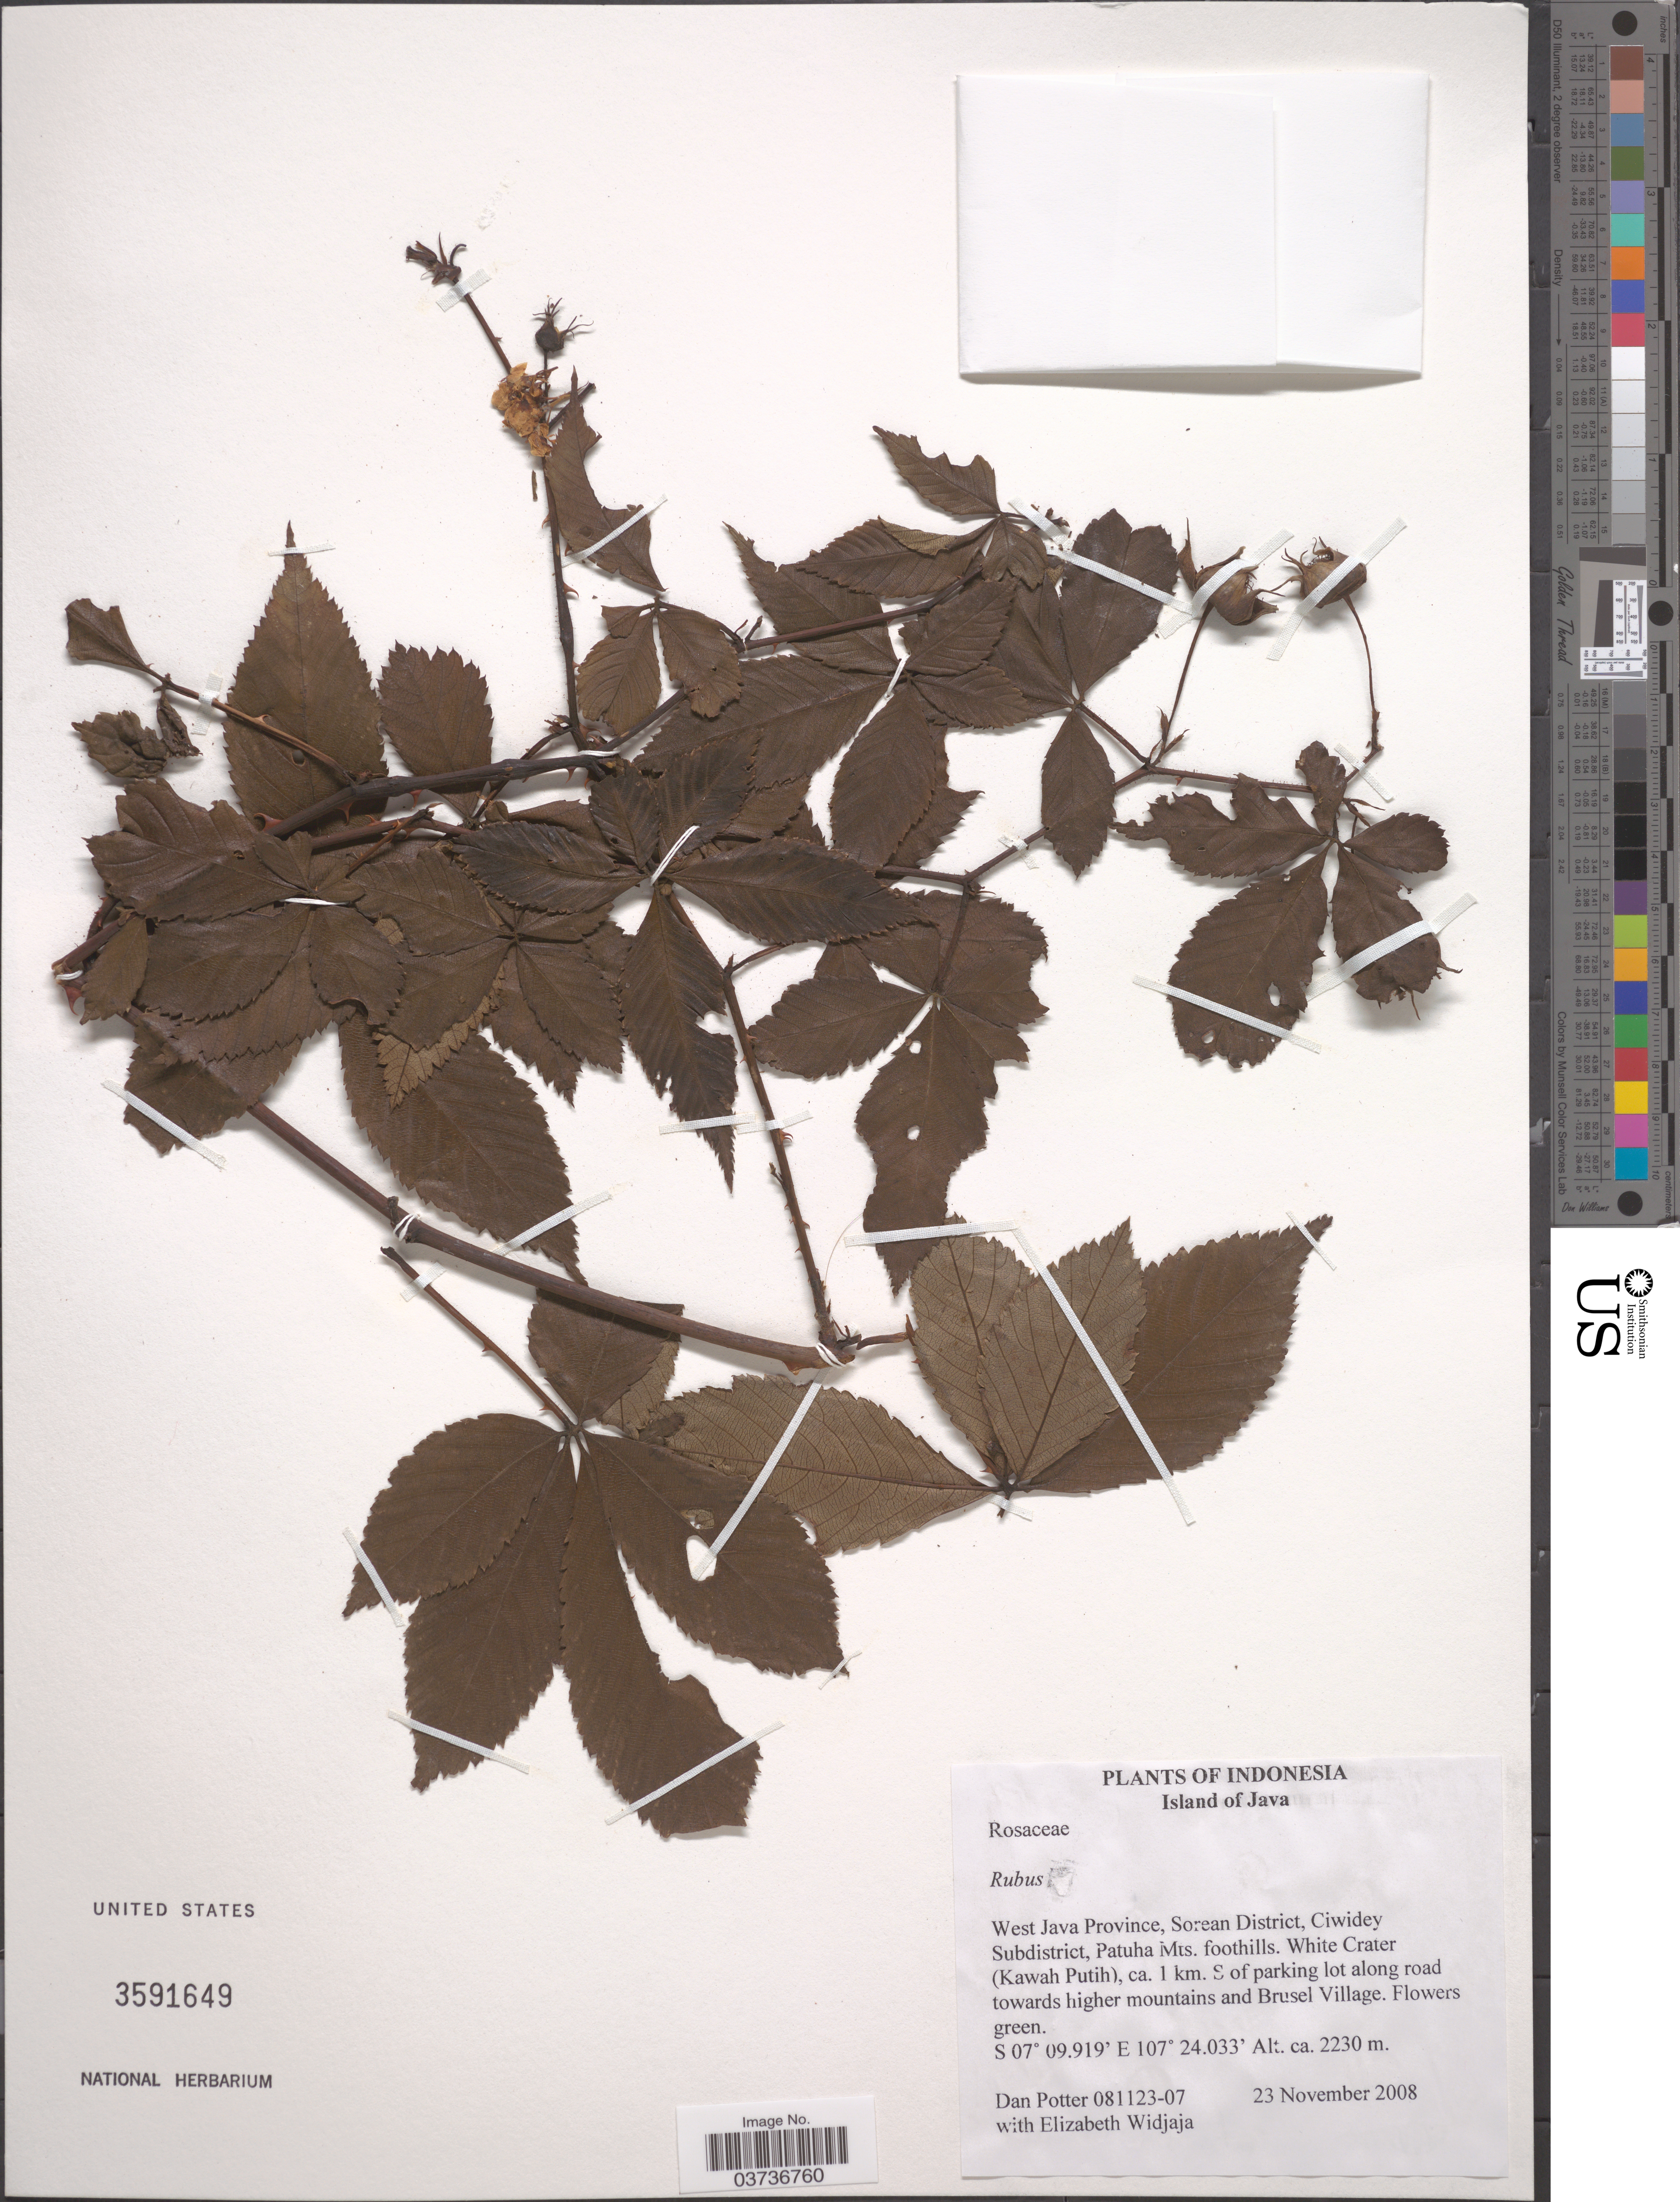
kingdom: Plantae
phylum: Tracheophyta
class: Magnoliopsida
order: Rosales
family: Rosaceae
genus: Rubus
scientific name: Rubus sp.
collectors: D. Potter & E. A. Widjaja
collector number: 081123-07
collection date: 2008-11-23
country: Indonesia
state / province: Java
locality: Island of Java. West Java Province, Sorean District, Ciwidey Subdistrict, Patuha Mts. foothills. White Crater (Kawah Putih), ca. 1 km. S of parking lot along road towards higher mountains and Brusel Village.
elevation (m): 2230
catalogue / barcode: US 3591649